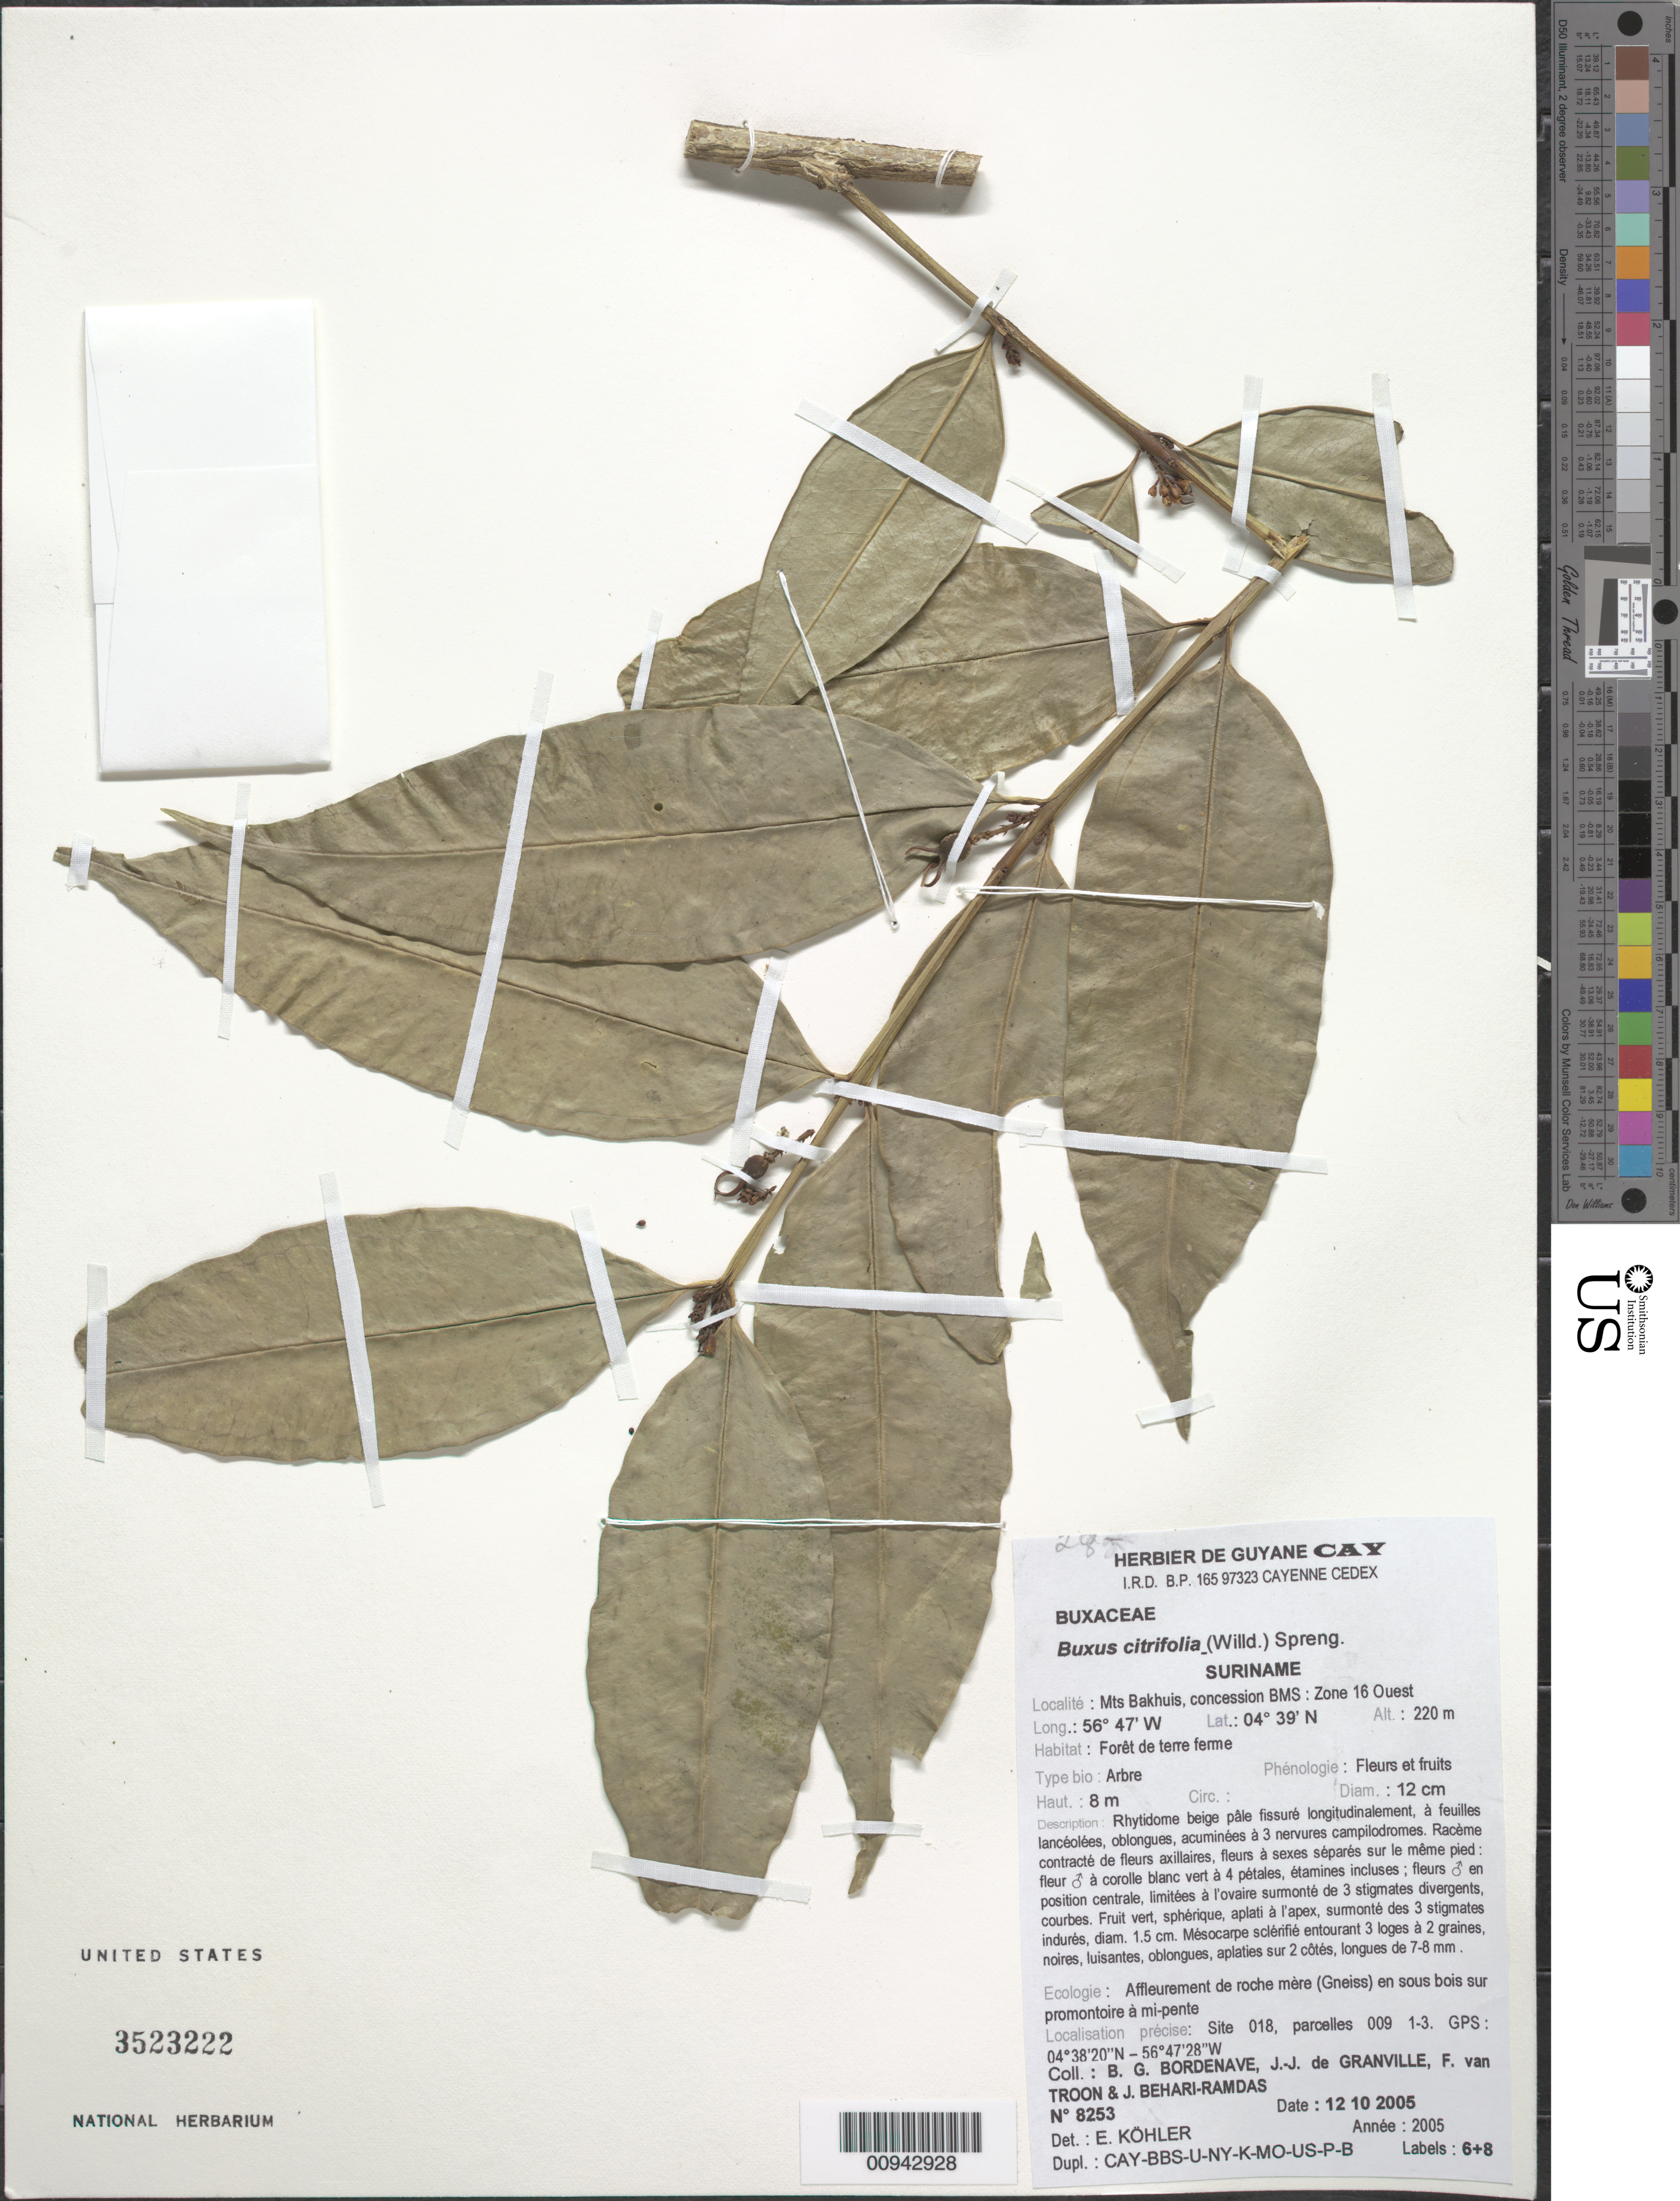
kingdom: Plantae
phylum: Tracheophyta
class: Magnoliopsida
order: Buxales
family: Buxaceae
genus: Buxus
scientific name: Buxus citrifolia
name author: (Willd.) Spreng.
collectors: B. Bordenave, J.-J. de Granville, F. Van Troon & J. Behari-Ramdas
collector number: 8253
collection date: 2005-10-12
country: Suriname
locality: Mts Bakhuis, concession BMS: Zone 16 Ouest.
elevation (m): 220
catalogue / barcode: US 3523222